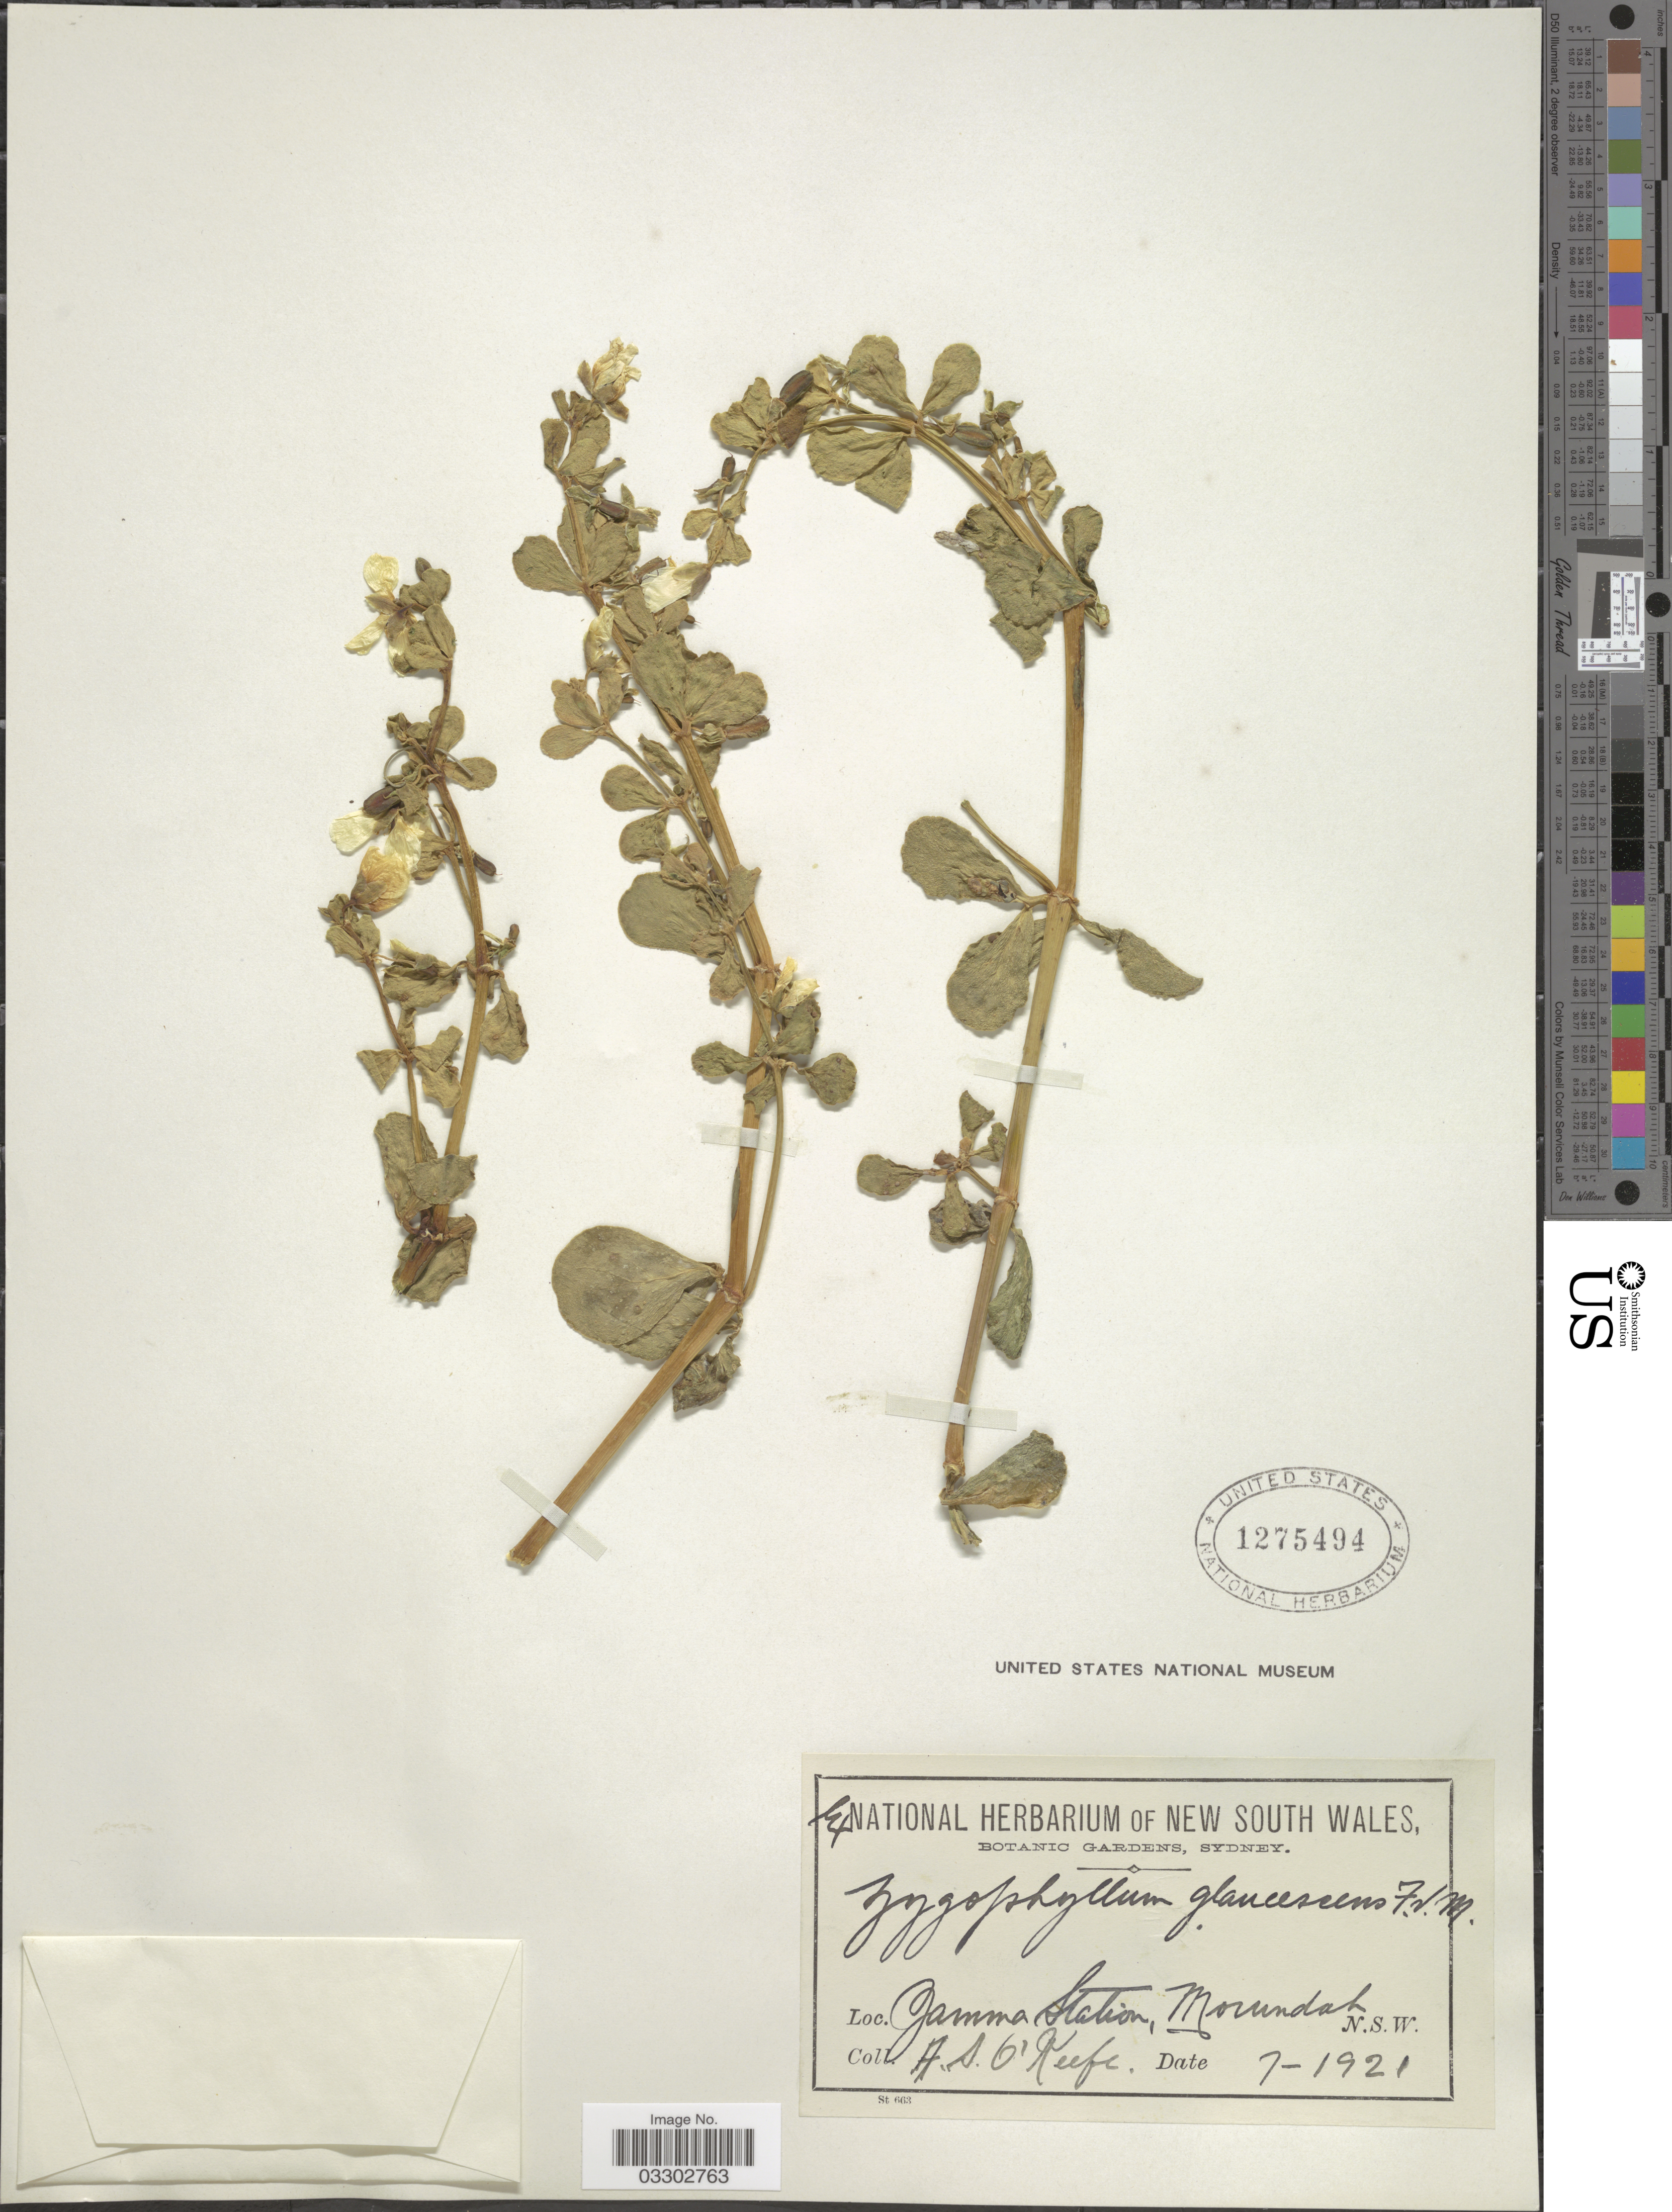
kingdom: Plantae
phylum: Tracheophyta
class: Magnoliopsida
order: Zygophyllales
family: Zygophyllaceae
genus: Roepera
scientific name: Roepera crenata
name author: (F. Muell.) Beier & Thulin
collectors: A. O'Keefe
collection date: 1921-07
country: Australia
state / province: New South Wales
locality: Jamma Station, Morundah.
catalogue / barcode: US 1275494